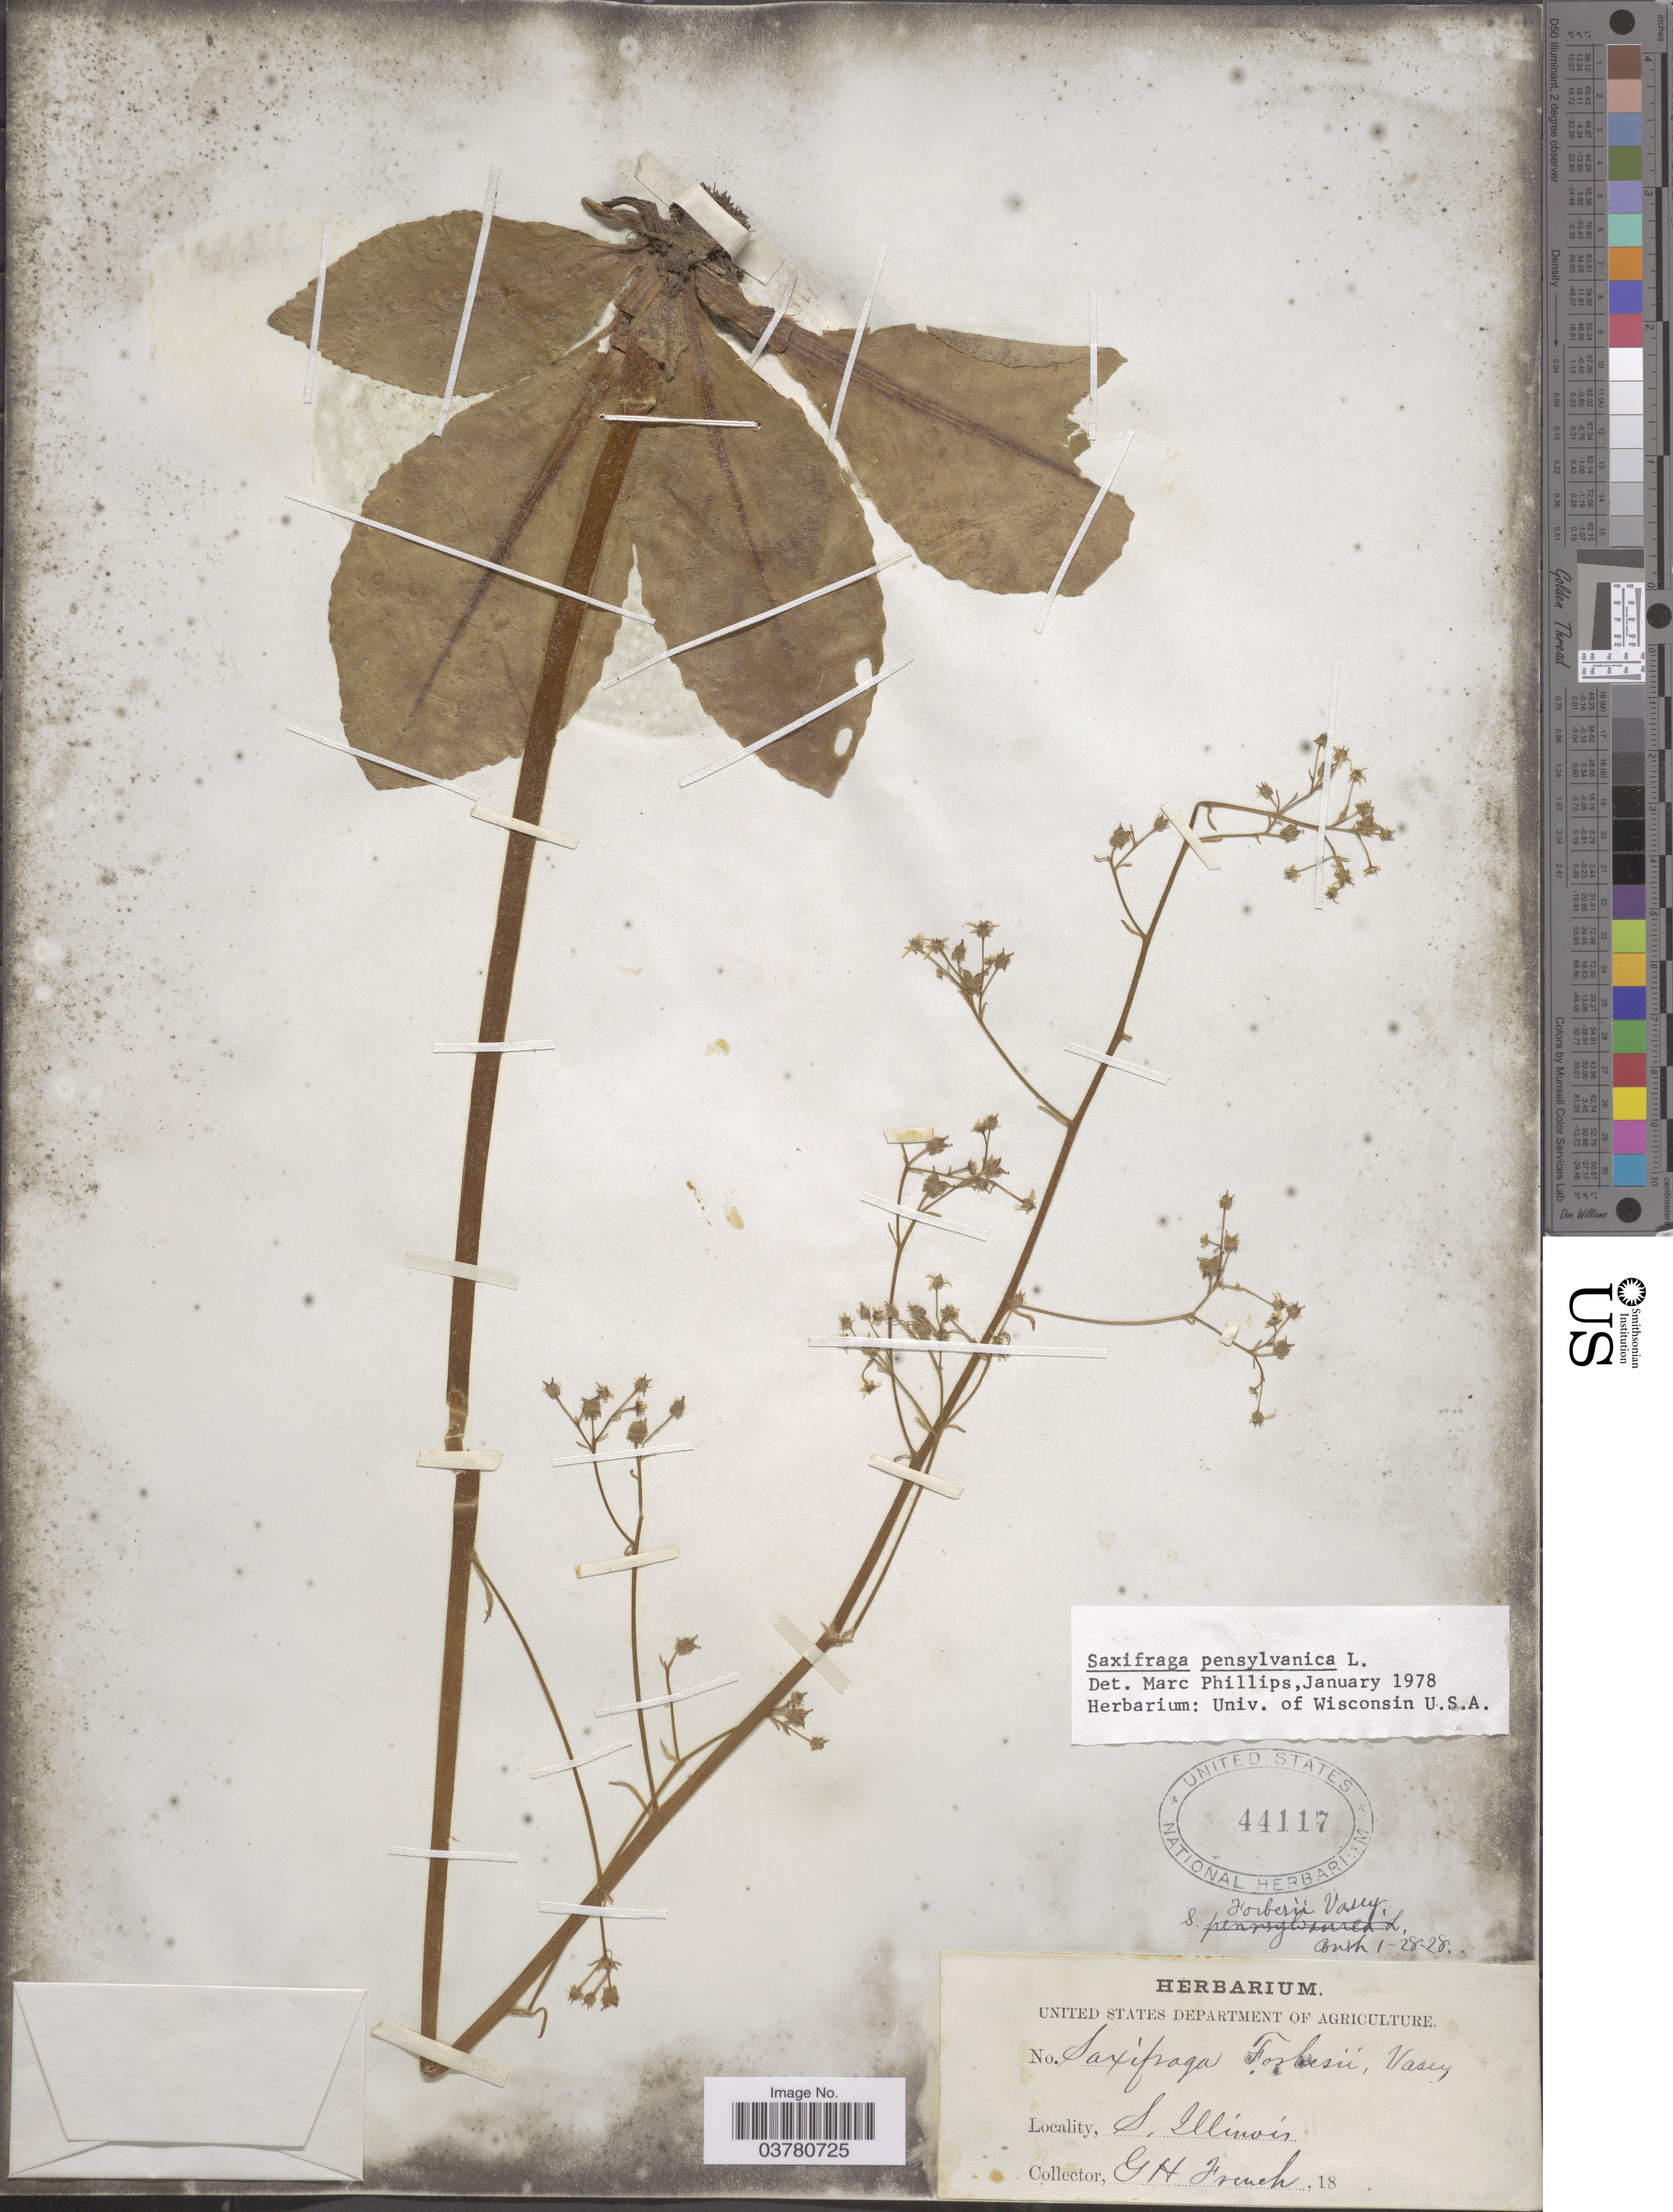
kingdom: Plantae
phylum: Tracheophyta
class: Magnoliopsida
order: Saxifragales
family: Saxifragaceae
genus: Micranthes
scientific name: Micranthes pensylvanica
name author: (L.) Haw.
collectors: G. H. French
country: United States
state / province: Illinois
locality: S. Illinois.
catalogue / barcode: US 44117